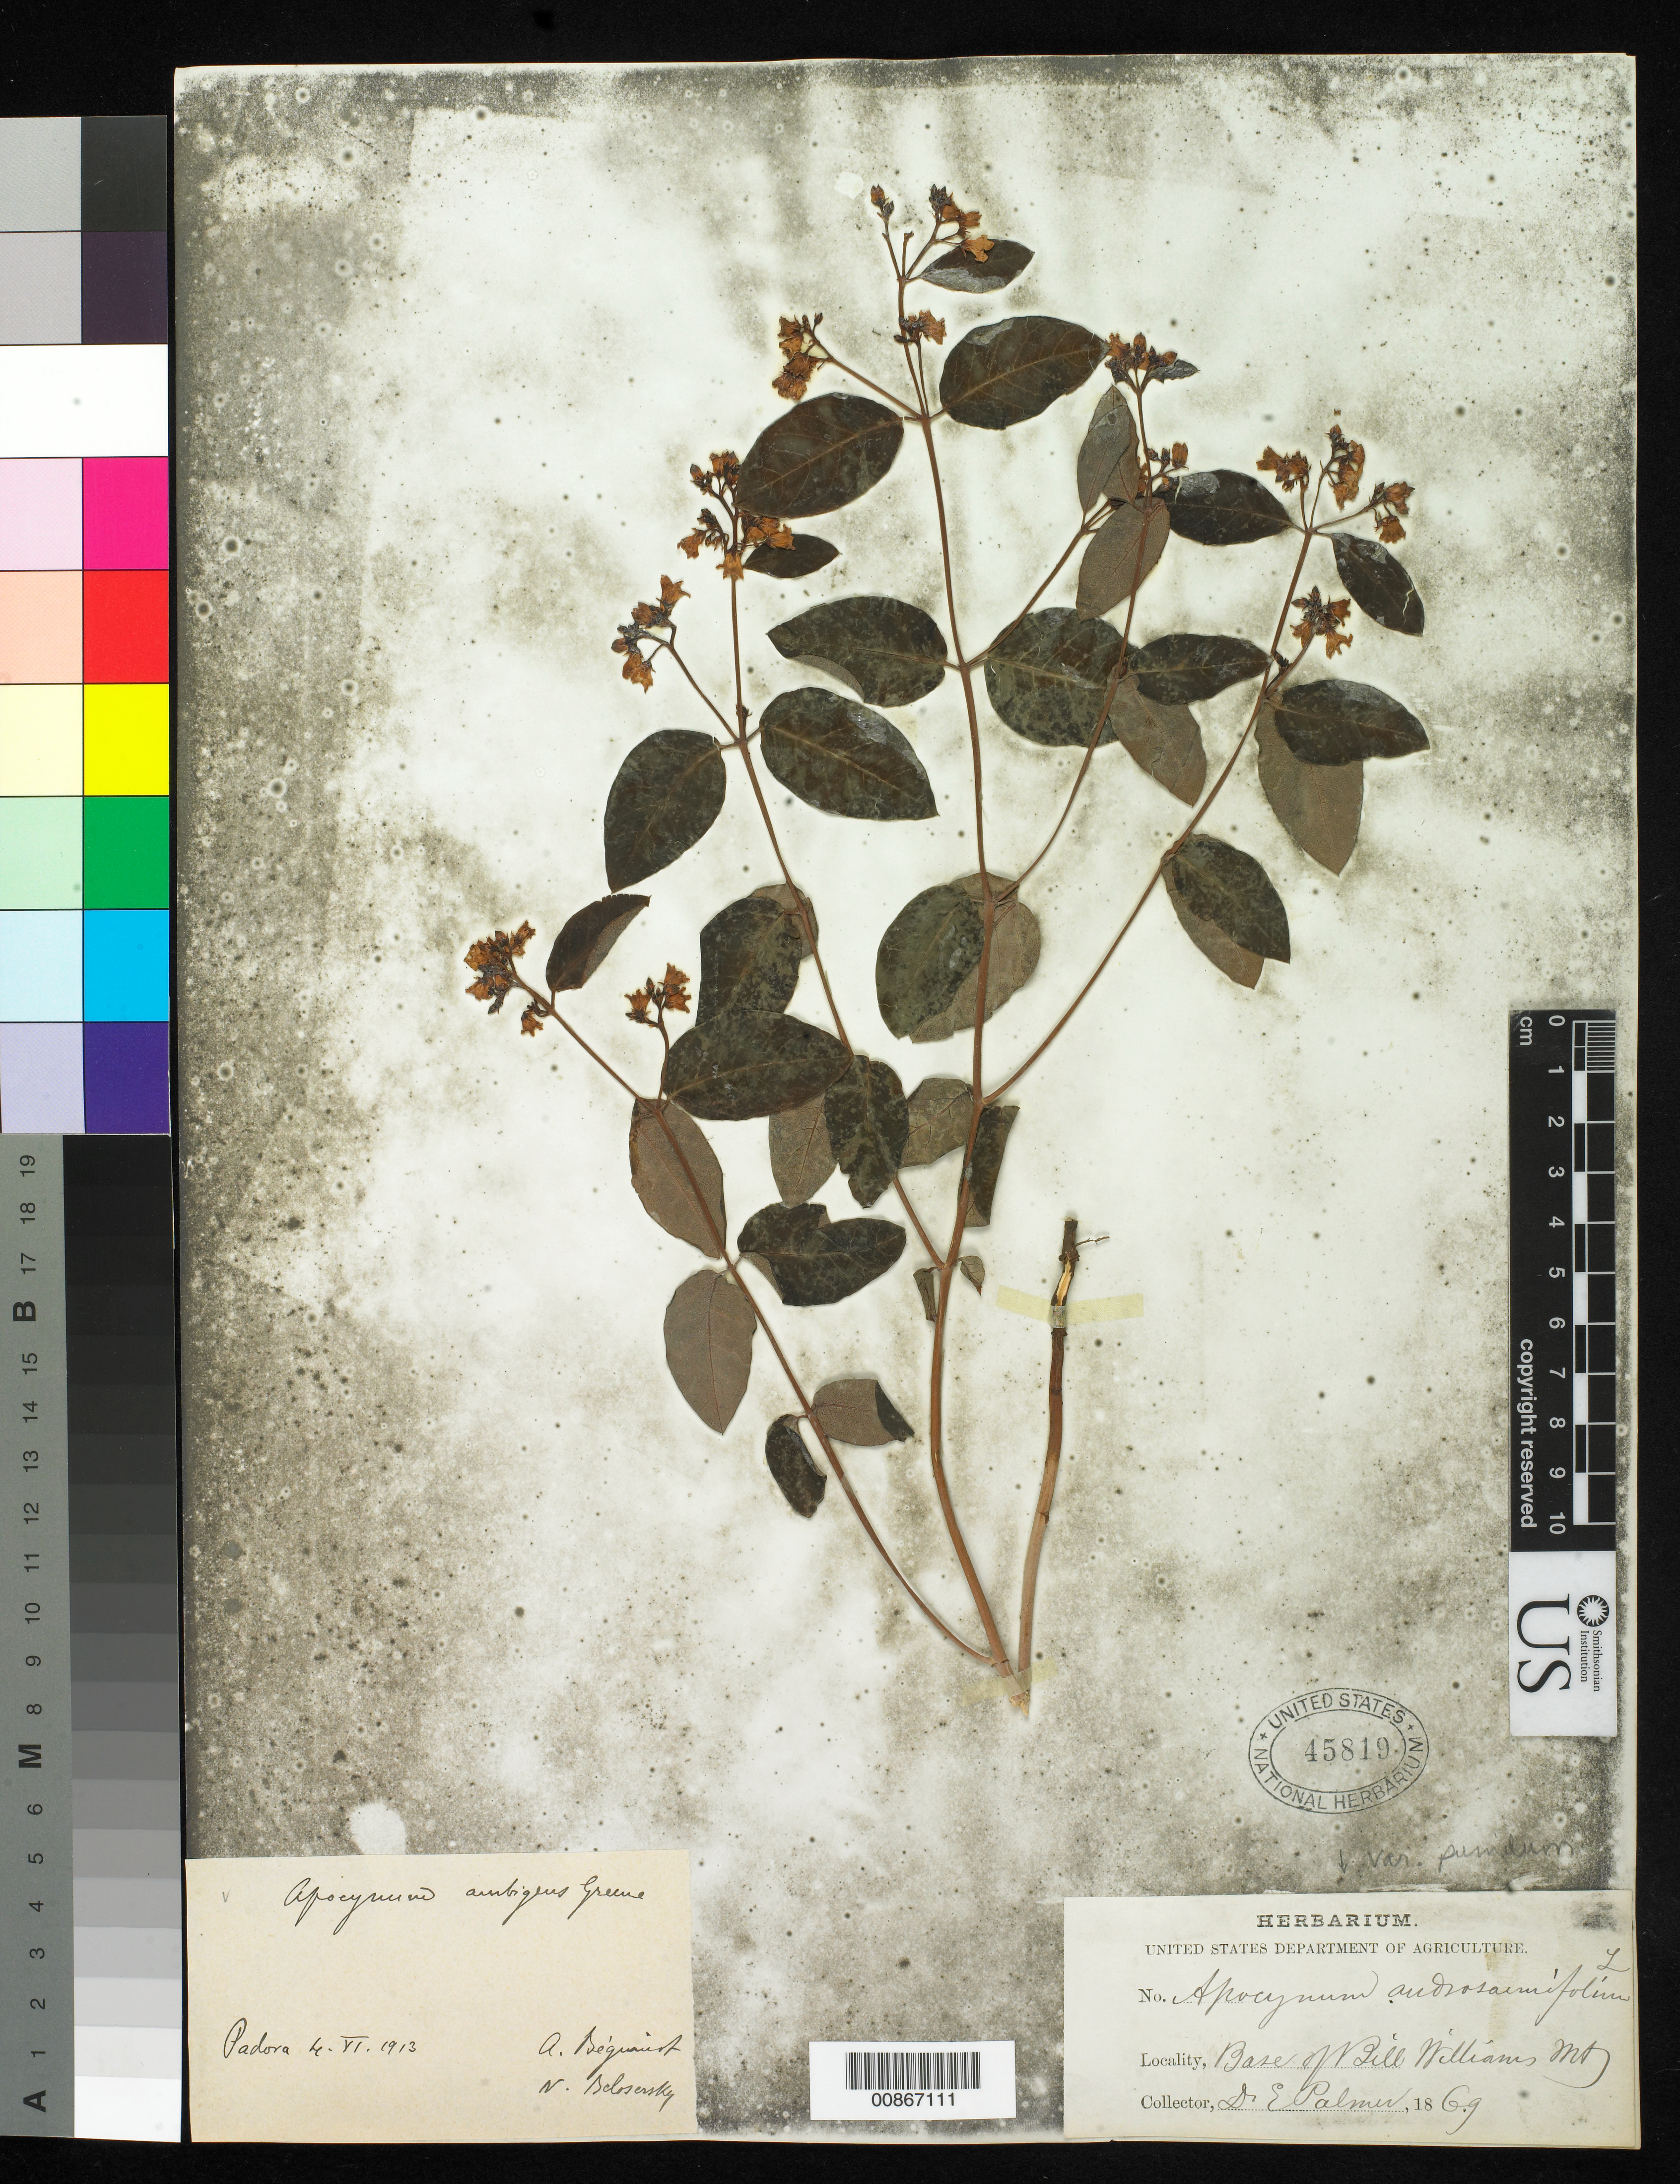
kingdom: Plantae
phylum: Tracheophyta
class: Magnoliopsida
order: Gentianales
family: Apocynaceae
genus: Apocynum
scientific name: Apocynum androsaemifolium var. pumilum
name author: A. Gray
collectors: E. Palmer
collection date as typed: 1869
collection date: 1869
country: United States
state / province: Arizona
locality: Base of Bill Williams Mts.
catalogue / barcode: US 45819